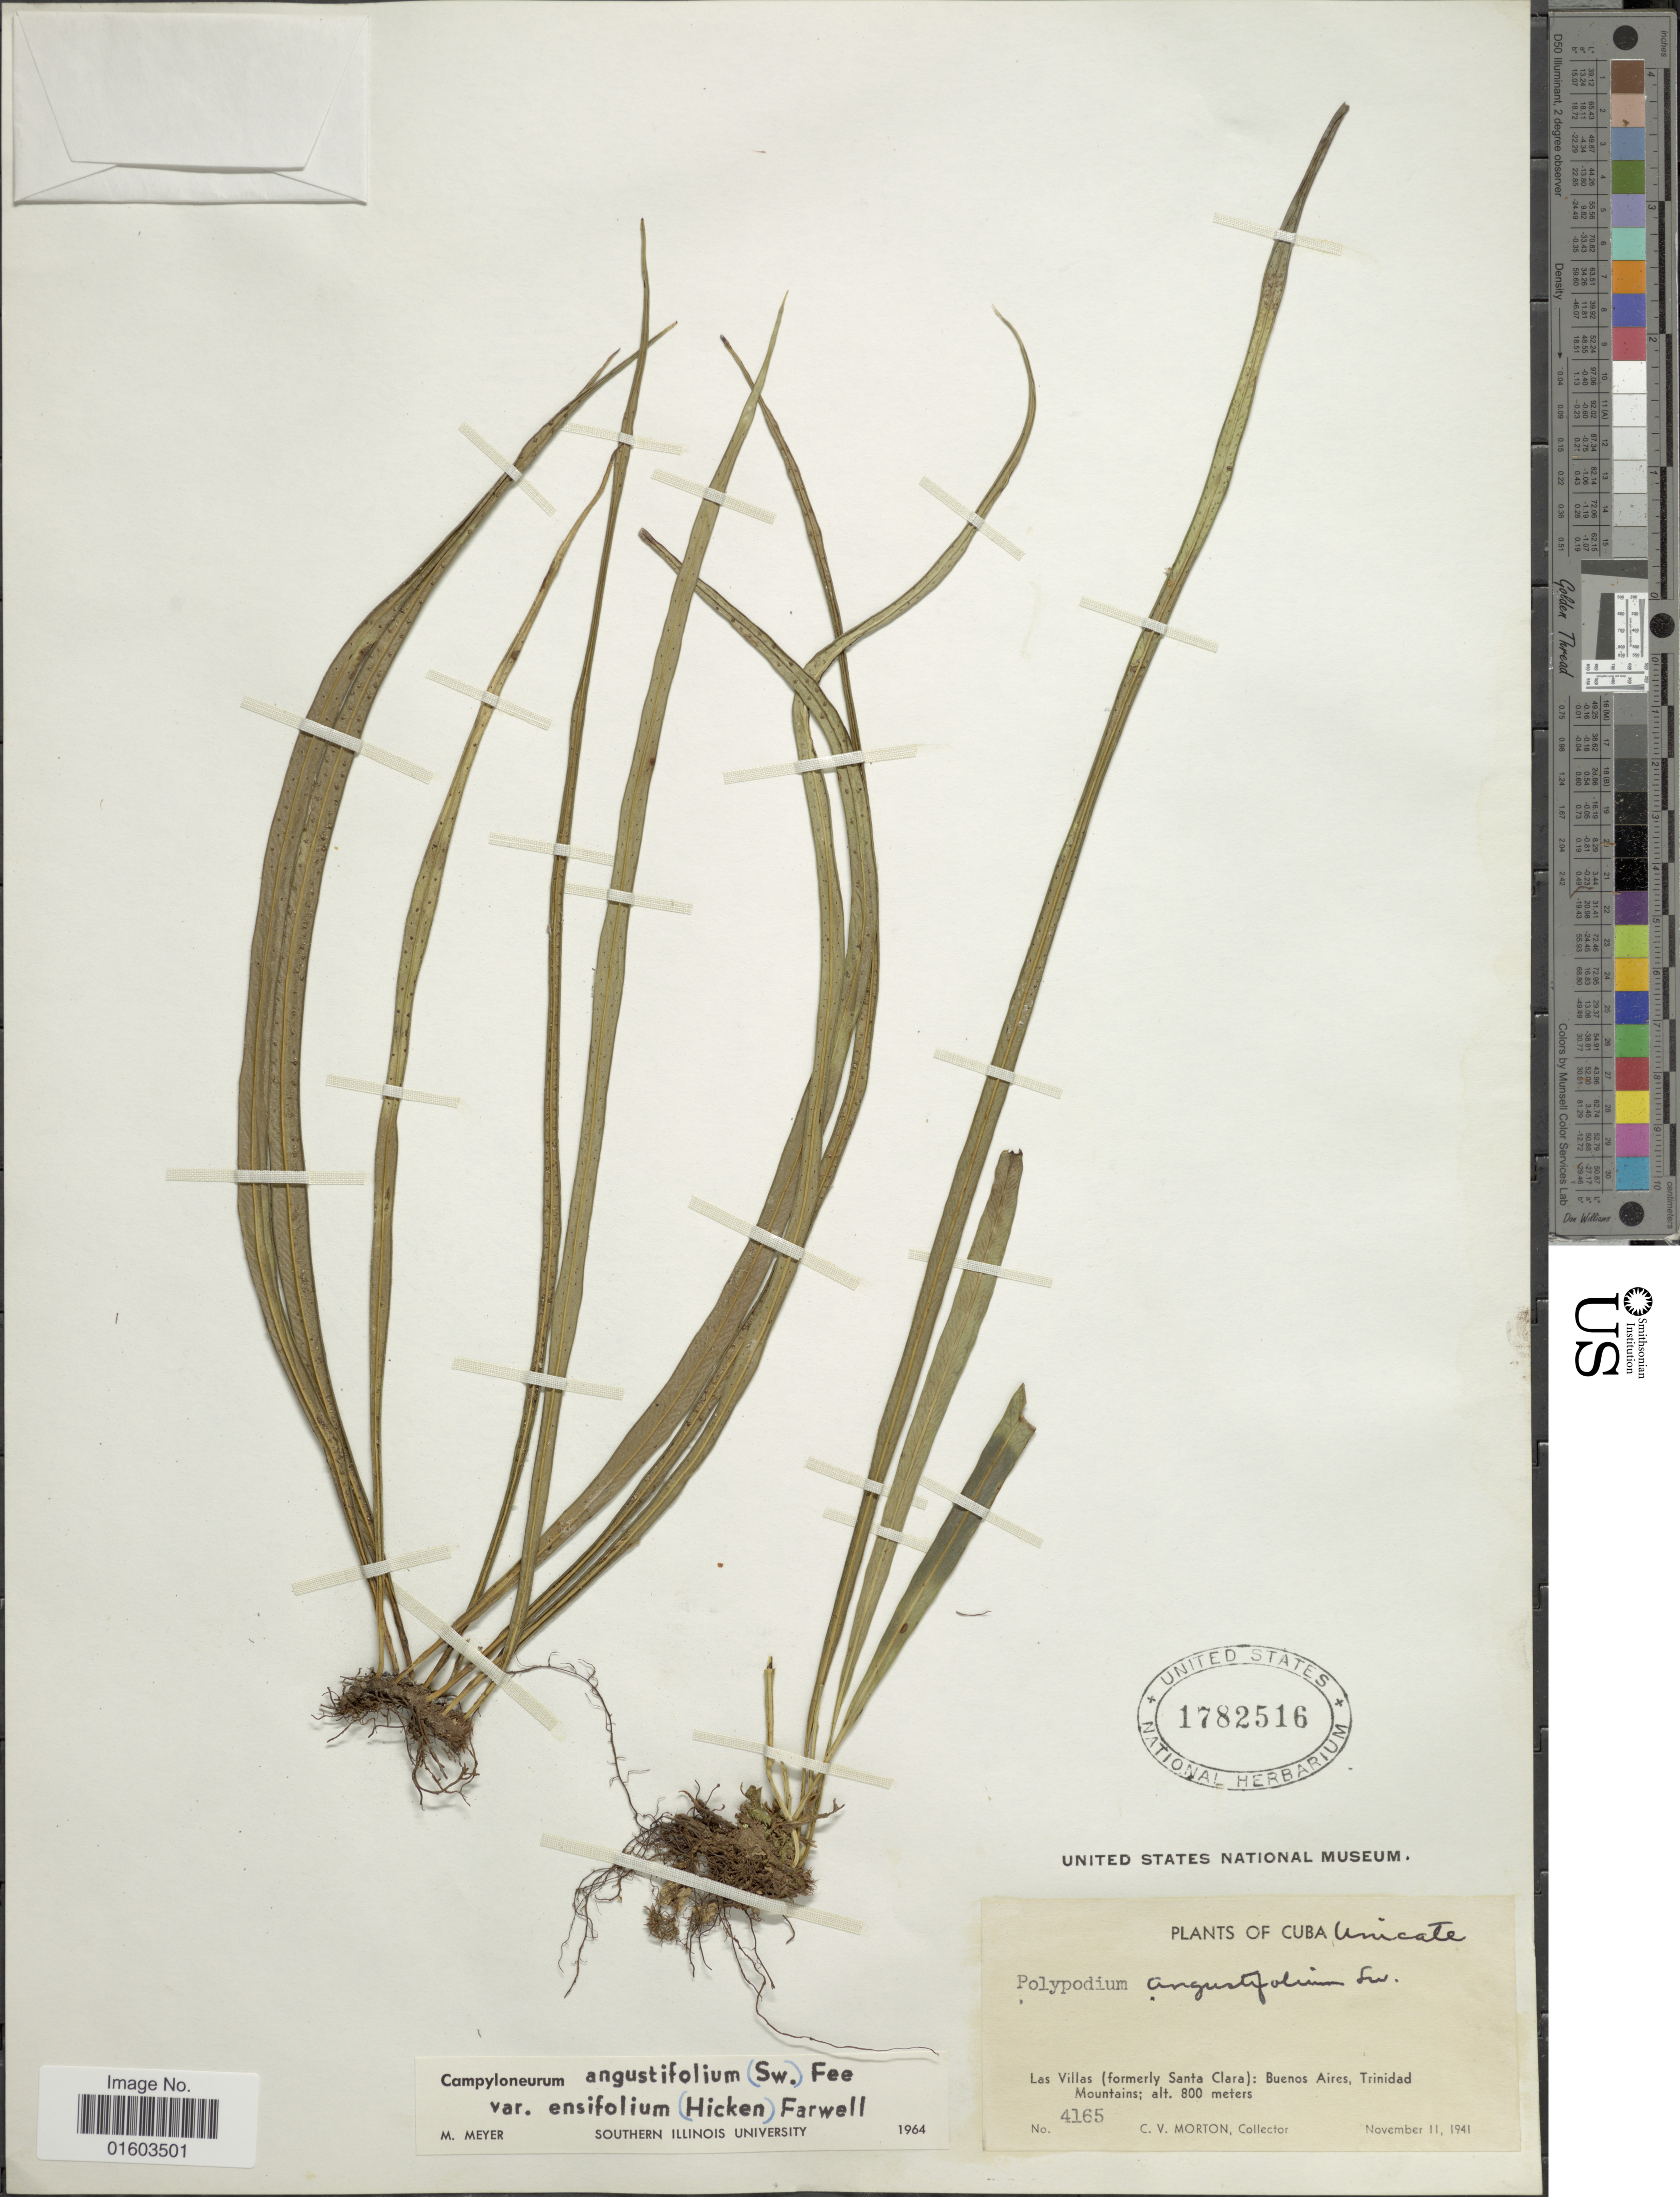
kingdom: Plantae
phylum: Tracheophyta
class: Polypodiopsida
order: Polypodiales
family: Polypodiaceae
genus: Campyloneurum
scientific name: Campyloneurum angustifolium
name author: (Sw.) Fée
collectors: C. V. Morton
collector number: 4165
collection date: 1941-11-11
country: Cuba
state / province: Las Villas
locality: Las Villas (formerly Santa Clara): Buenos Aires, Trinidad Mountains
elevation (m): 800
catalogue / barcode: US 1782516